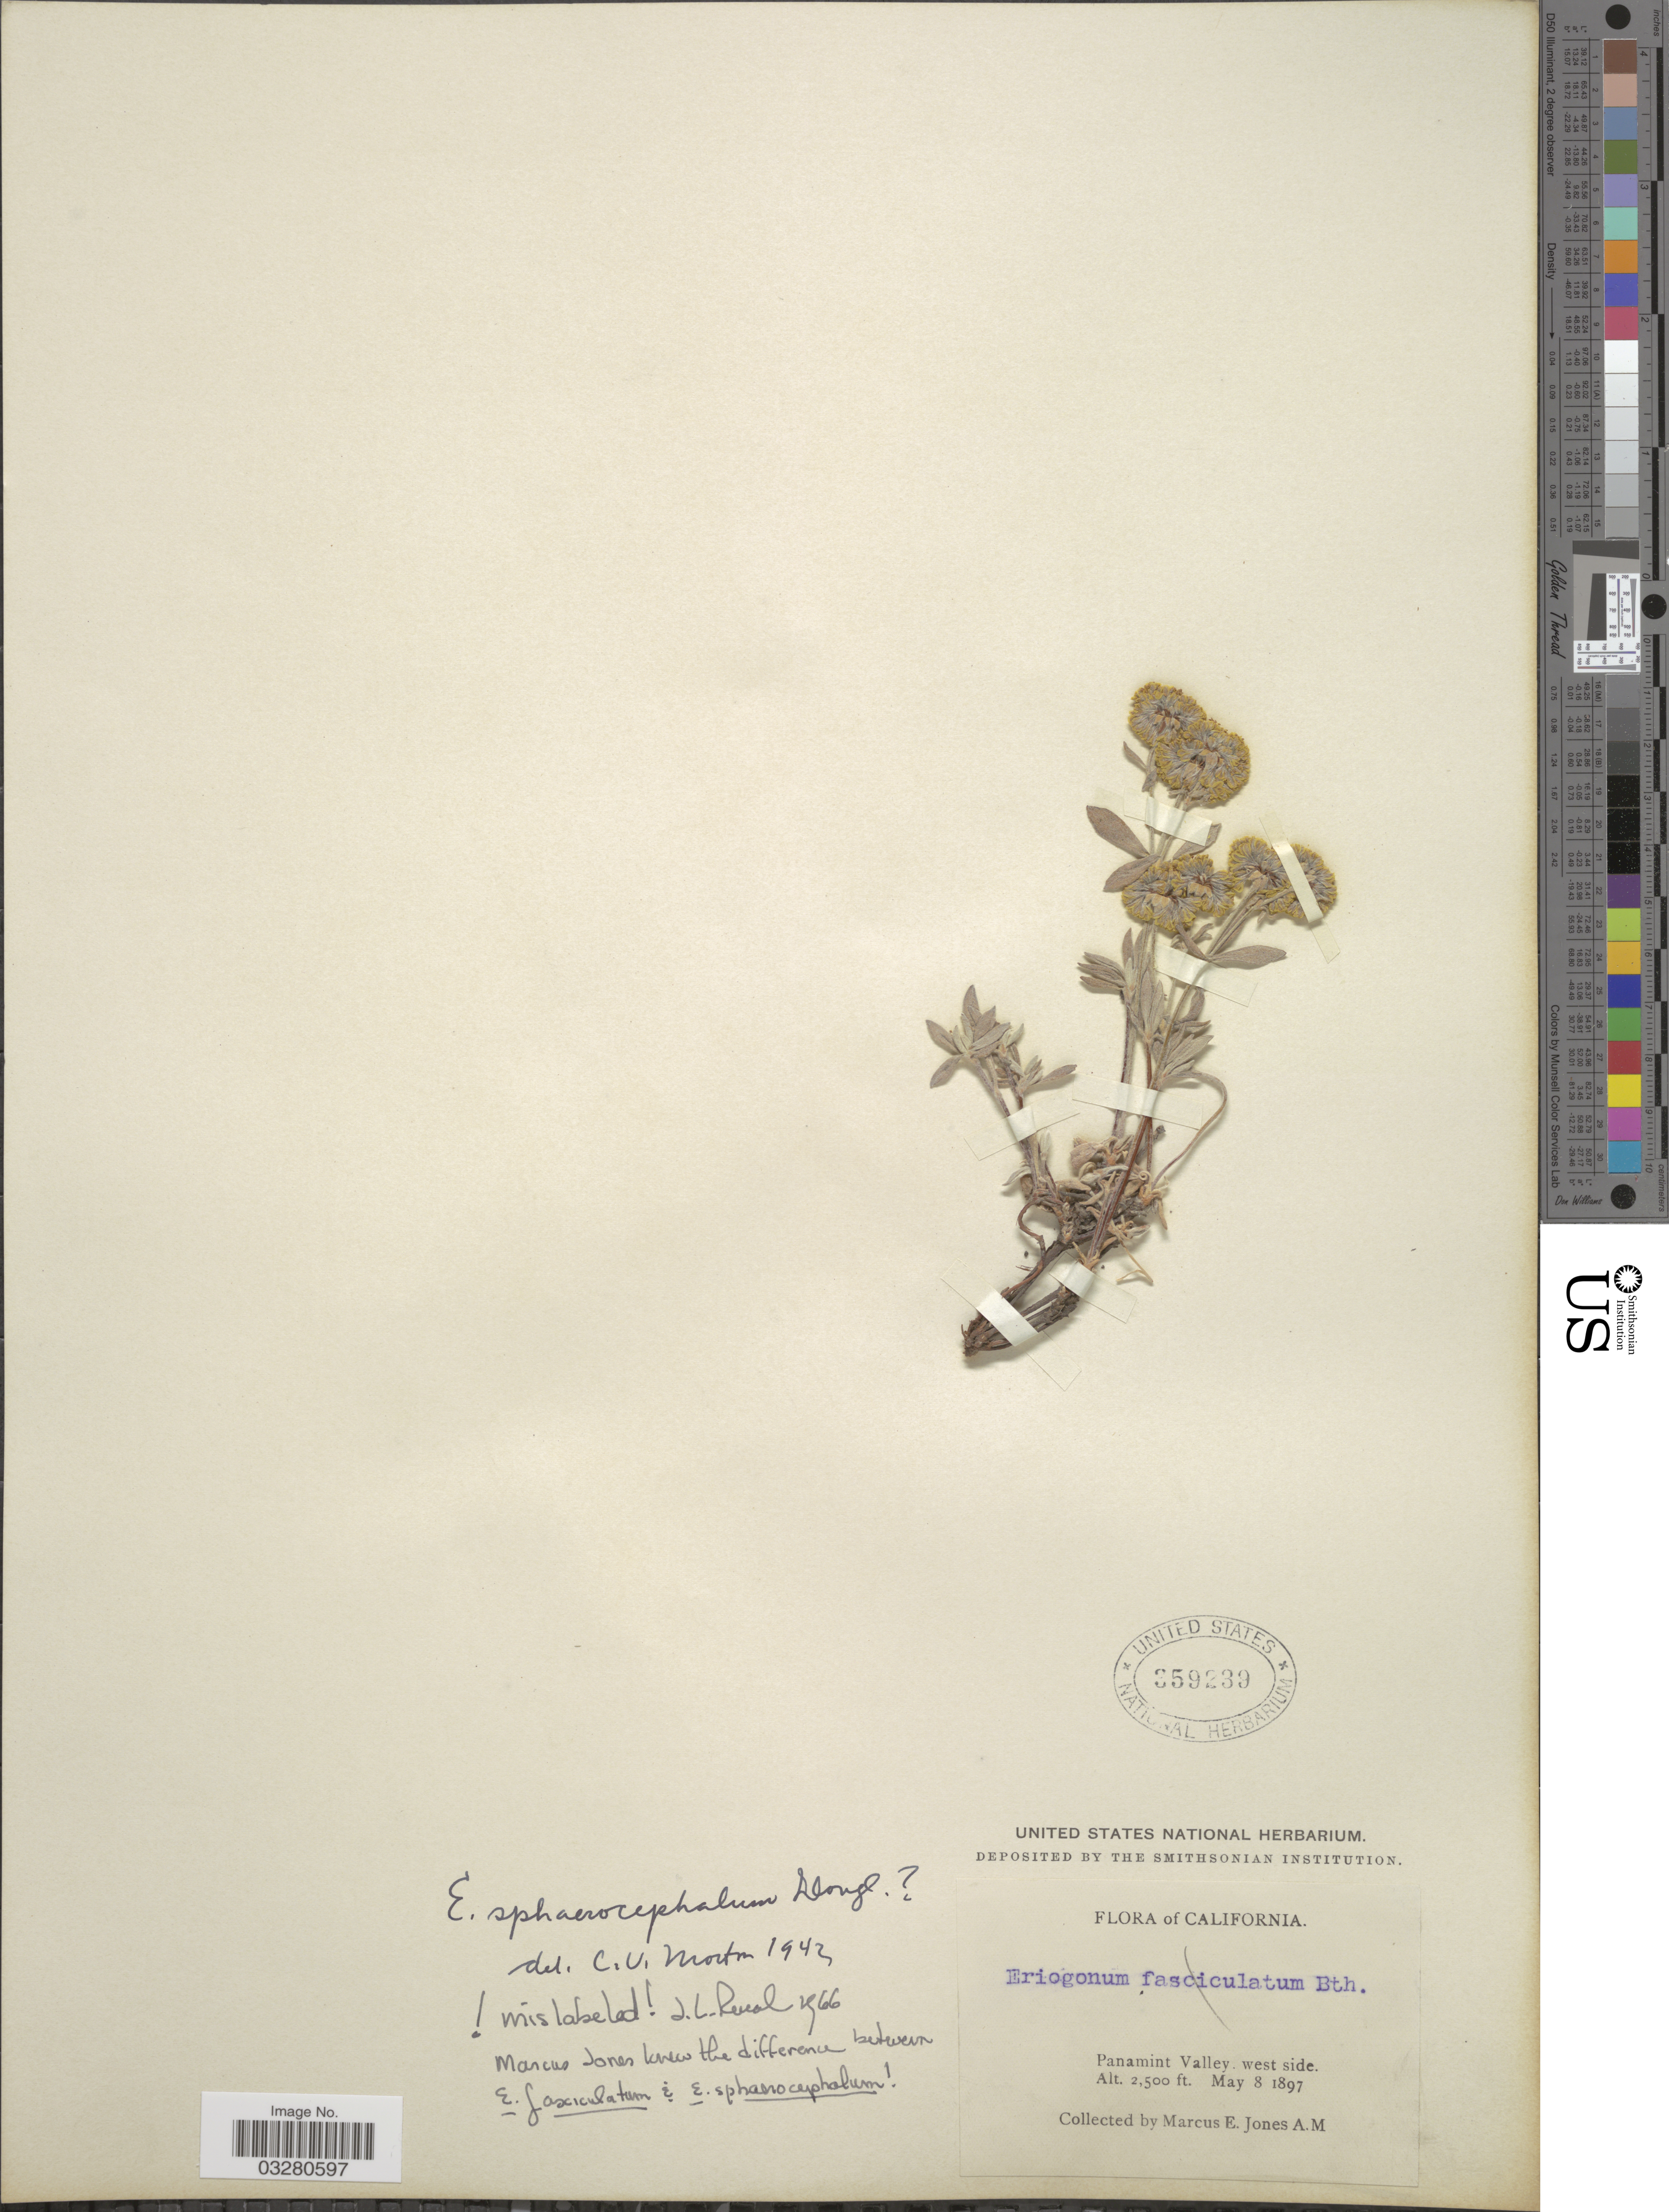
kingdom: Plantae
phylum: Tracheophyta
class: Magnoliopsida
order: Caryophyllales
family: Polygonaceae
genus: Eriogonum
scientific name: Eriogonum sphaerocephalum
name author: Benth. & Douglas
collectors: M. E. Jones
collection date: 1897-05-08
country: United States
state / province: California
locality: Panamint Valley, west side.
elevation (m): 762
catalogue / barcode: US 359239